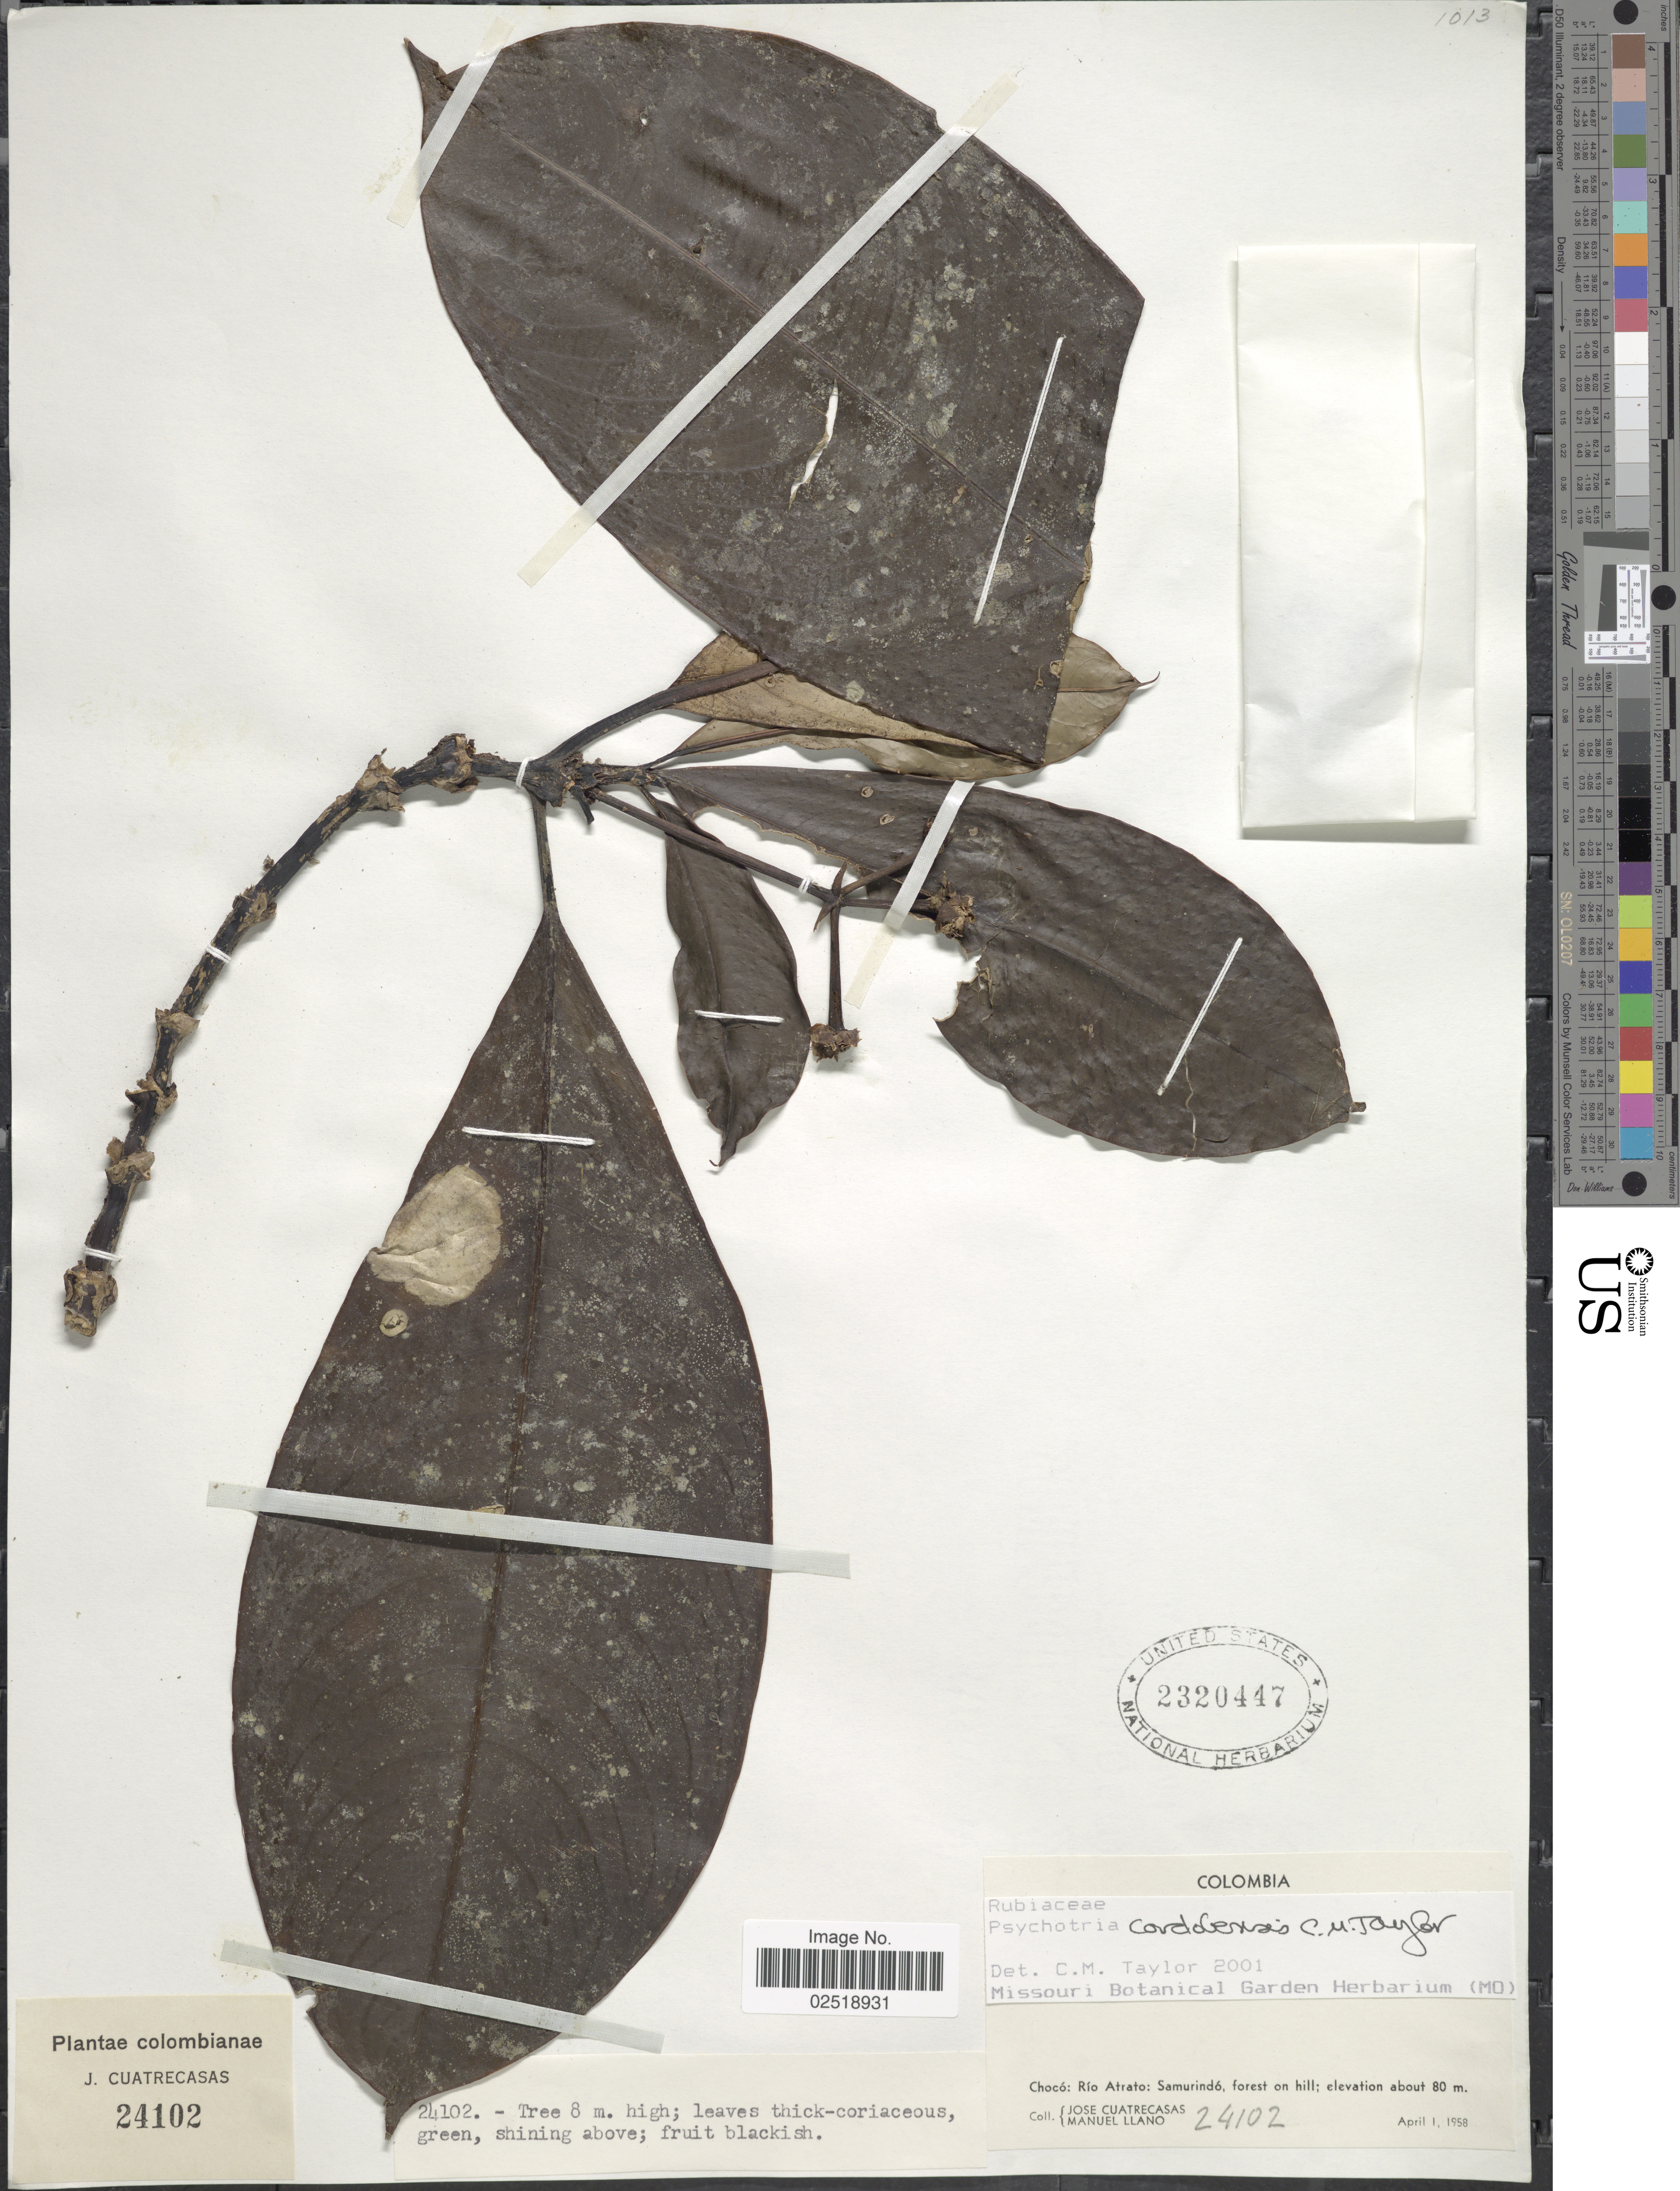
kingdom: Plantae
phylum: Tracheophyta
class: Magnoliopsida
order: Gentianales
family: Rubiaceae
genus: Psychotria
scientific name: Psychotria cordobensis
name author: C.M. Taylor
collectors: J. Cuatrecasas & M. Llano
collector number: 24102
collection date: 1958-04-01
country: Colombia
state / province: Chocó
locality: Río Atrato: Samurindó, forest on hill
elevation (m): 80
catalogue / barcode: US 2320447